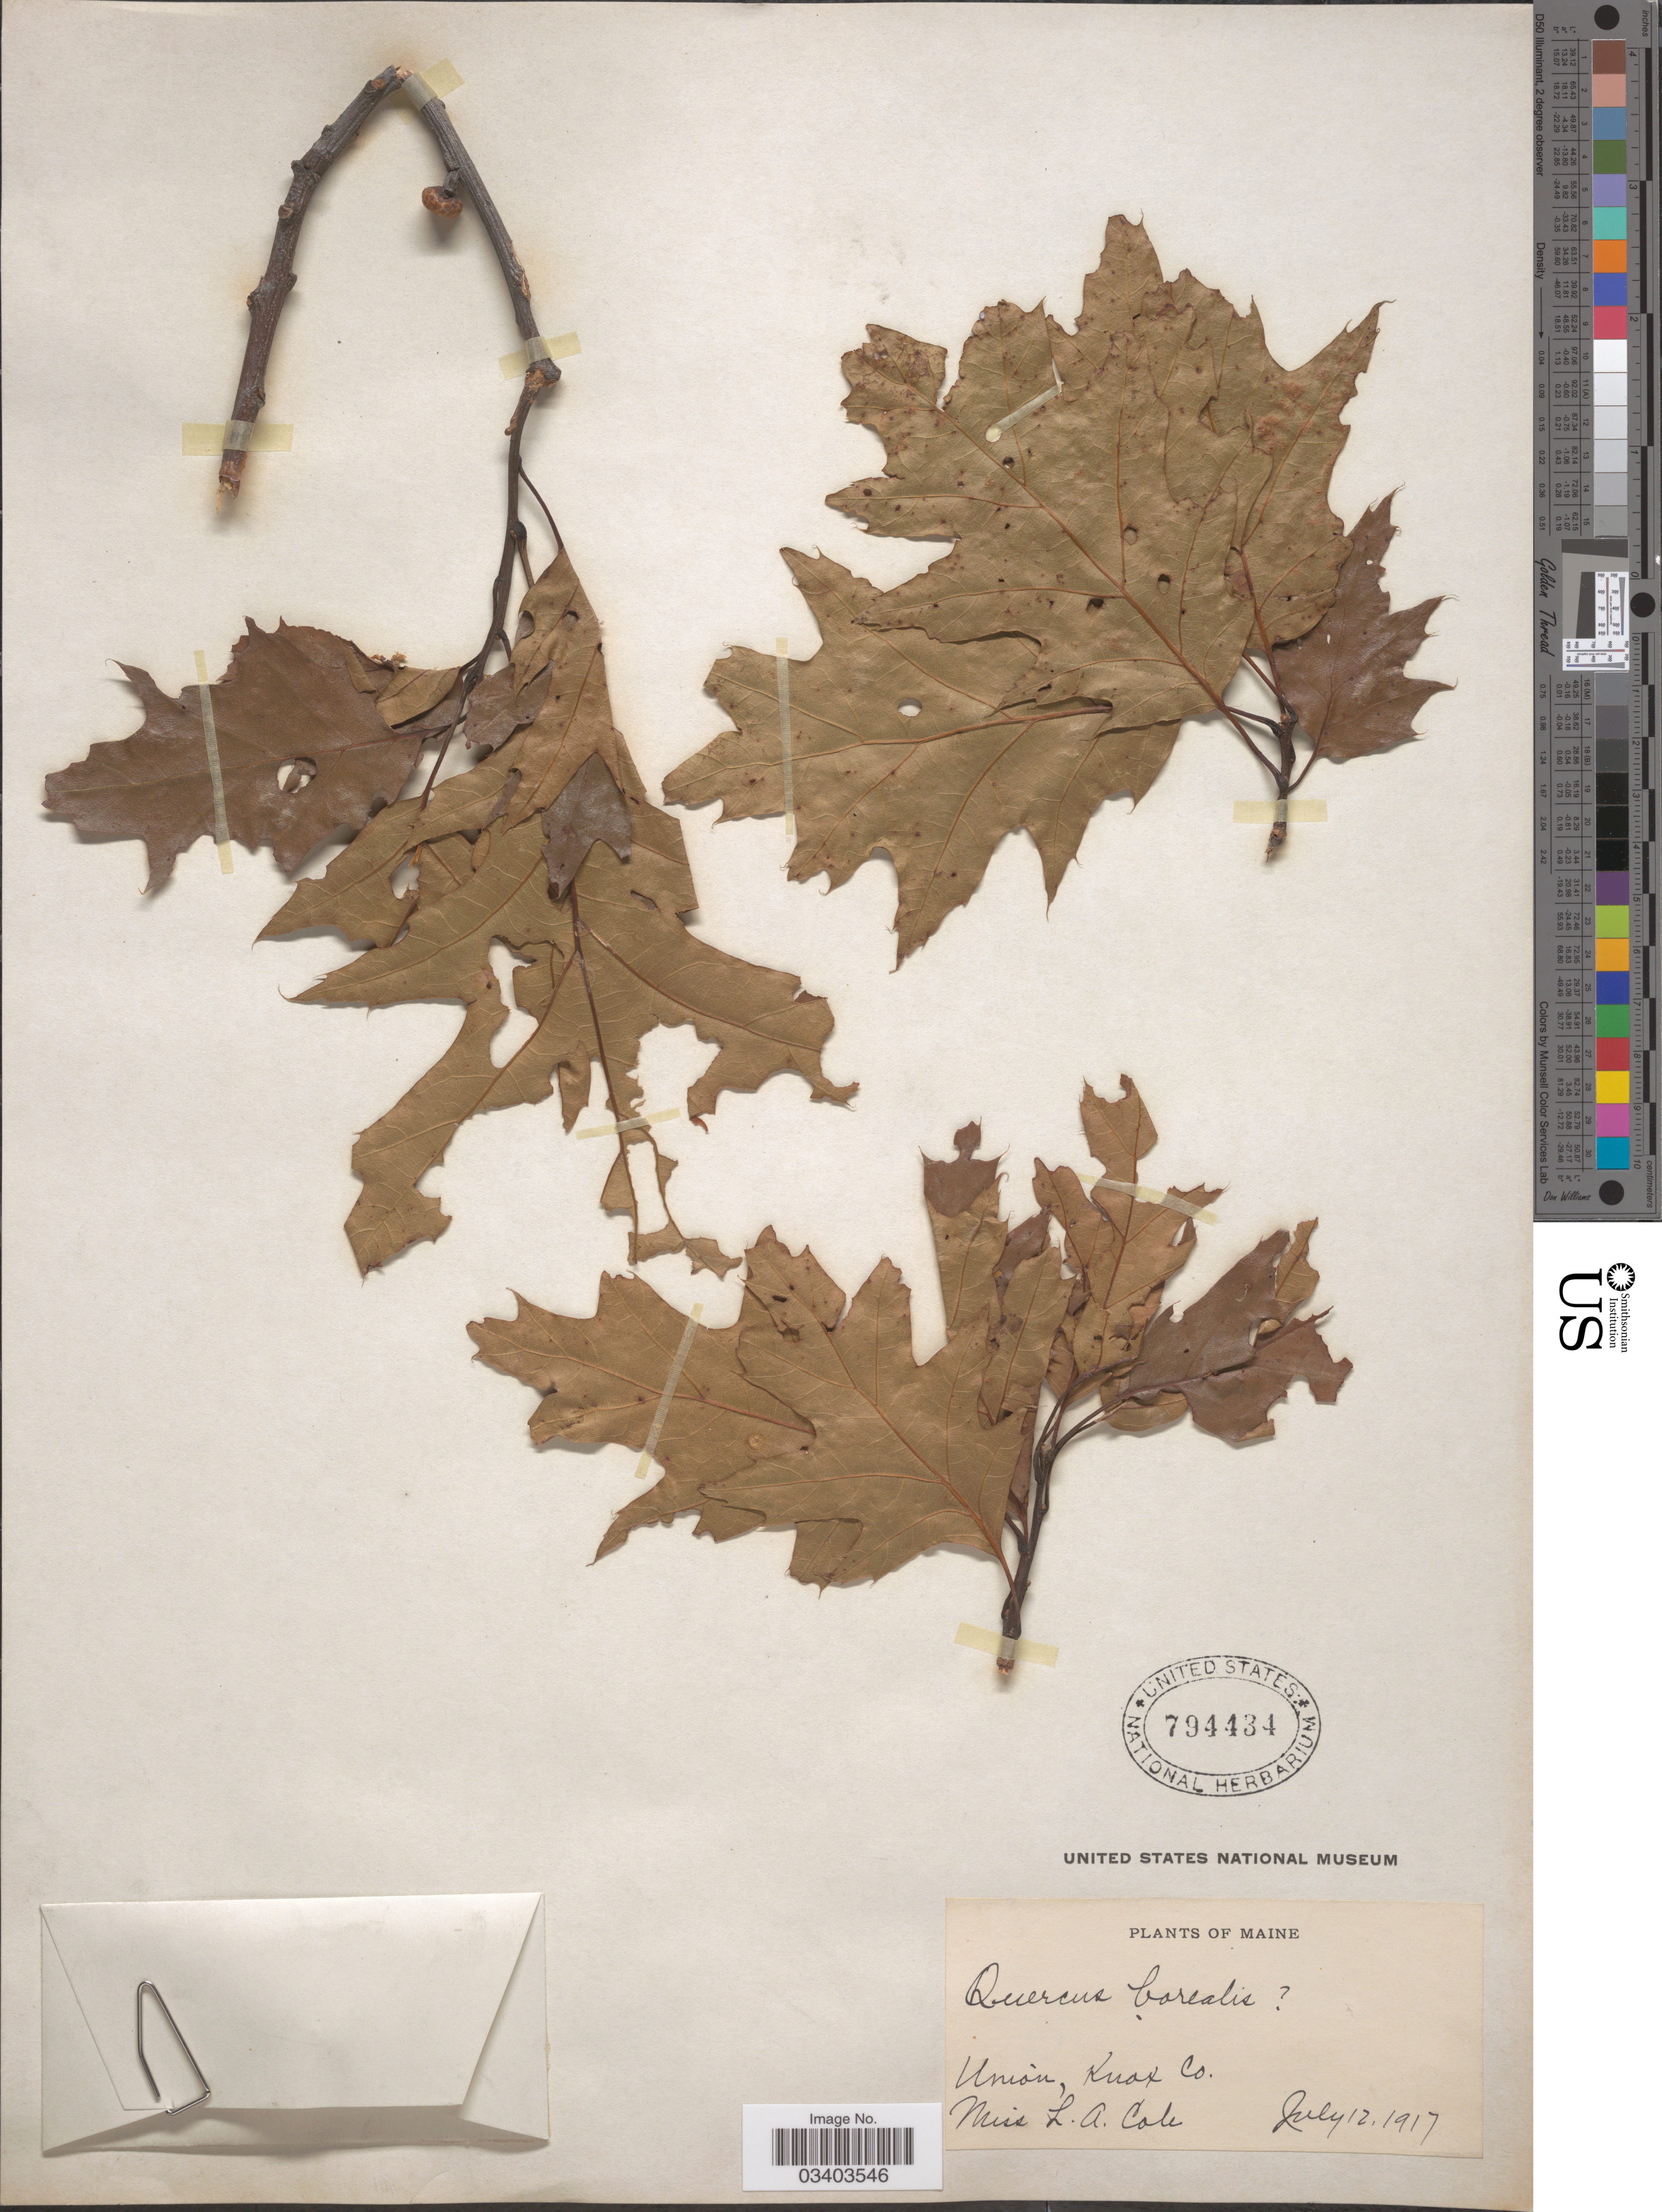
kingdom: Plantae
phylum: Tracheophyta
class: Magnoliopsida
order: Fagales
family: Fagaceae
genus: Quercus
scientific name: Quercus borealis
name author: F. Michx.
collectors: L. A. Cole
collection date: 1917-07-12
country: United States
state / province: Maine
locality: Union, Knox Co.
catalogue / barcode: US 794434